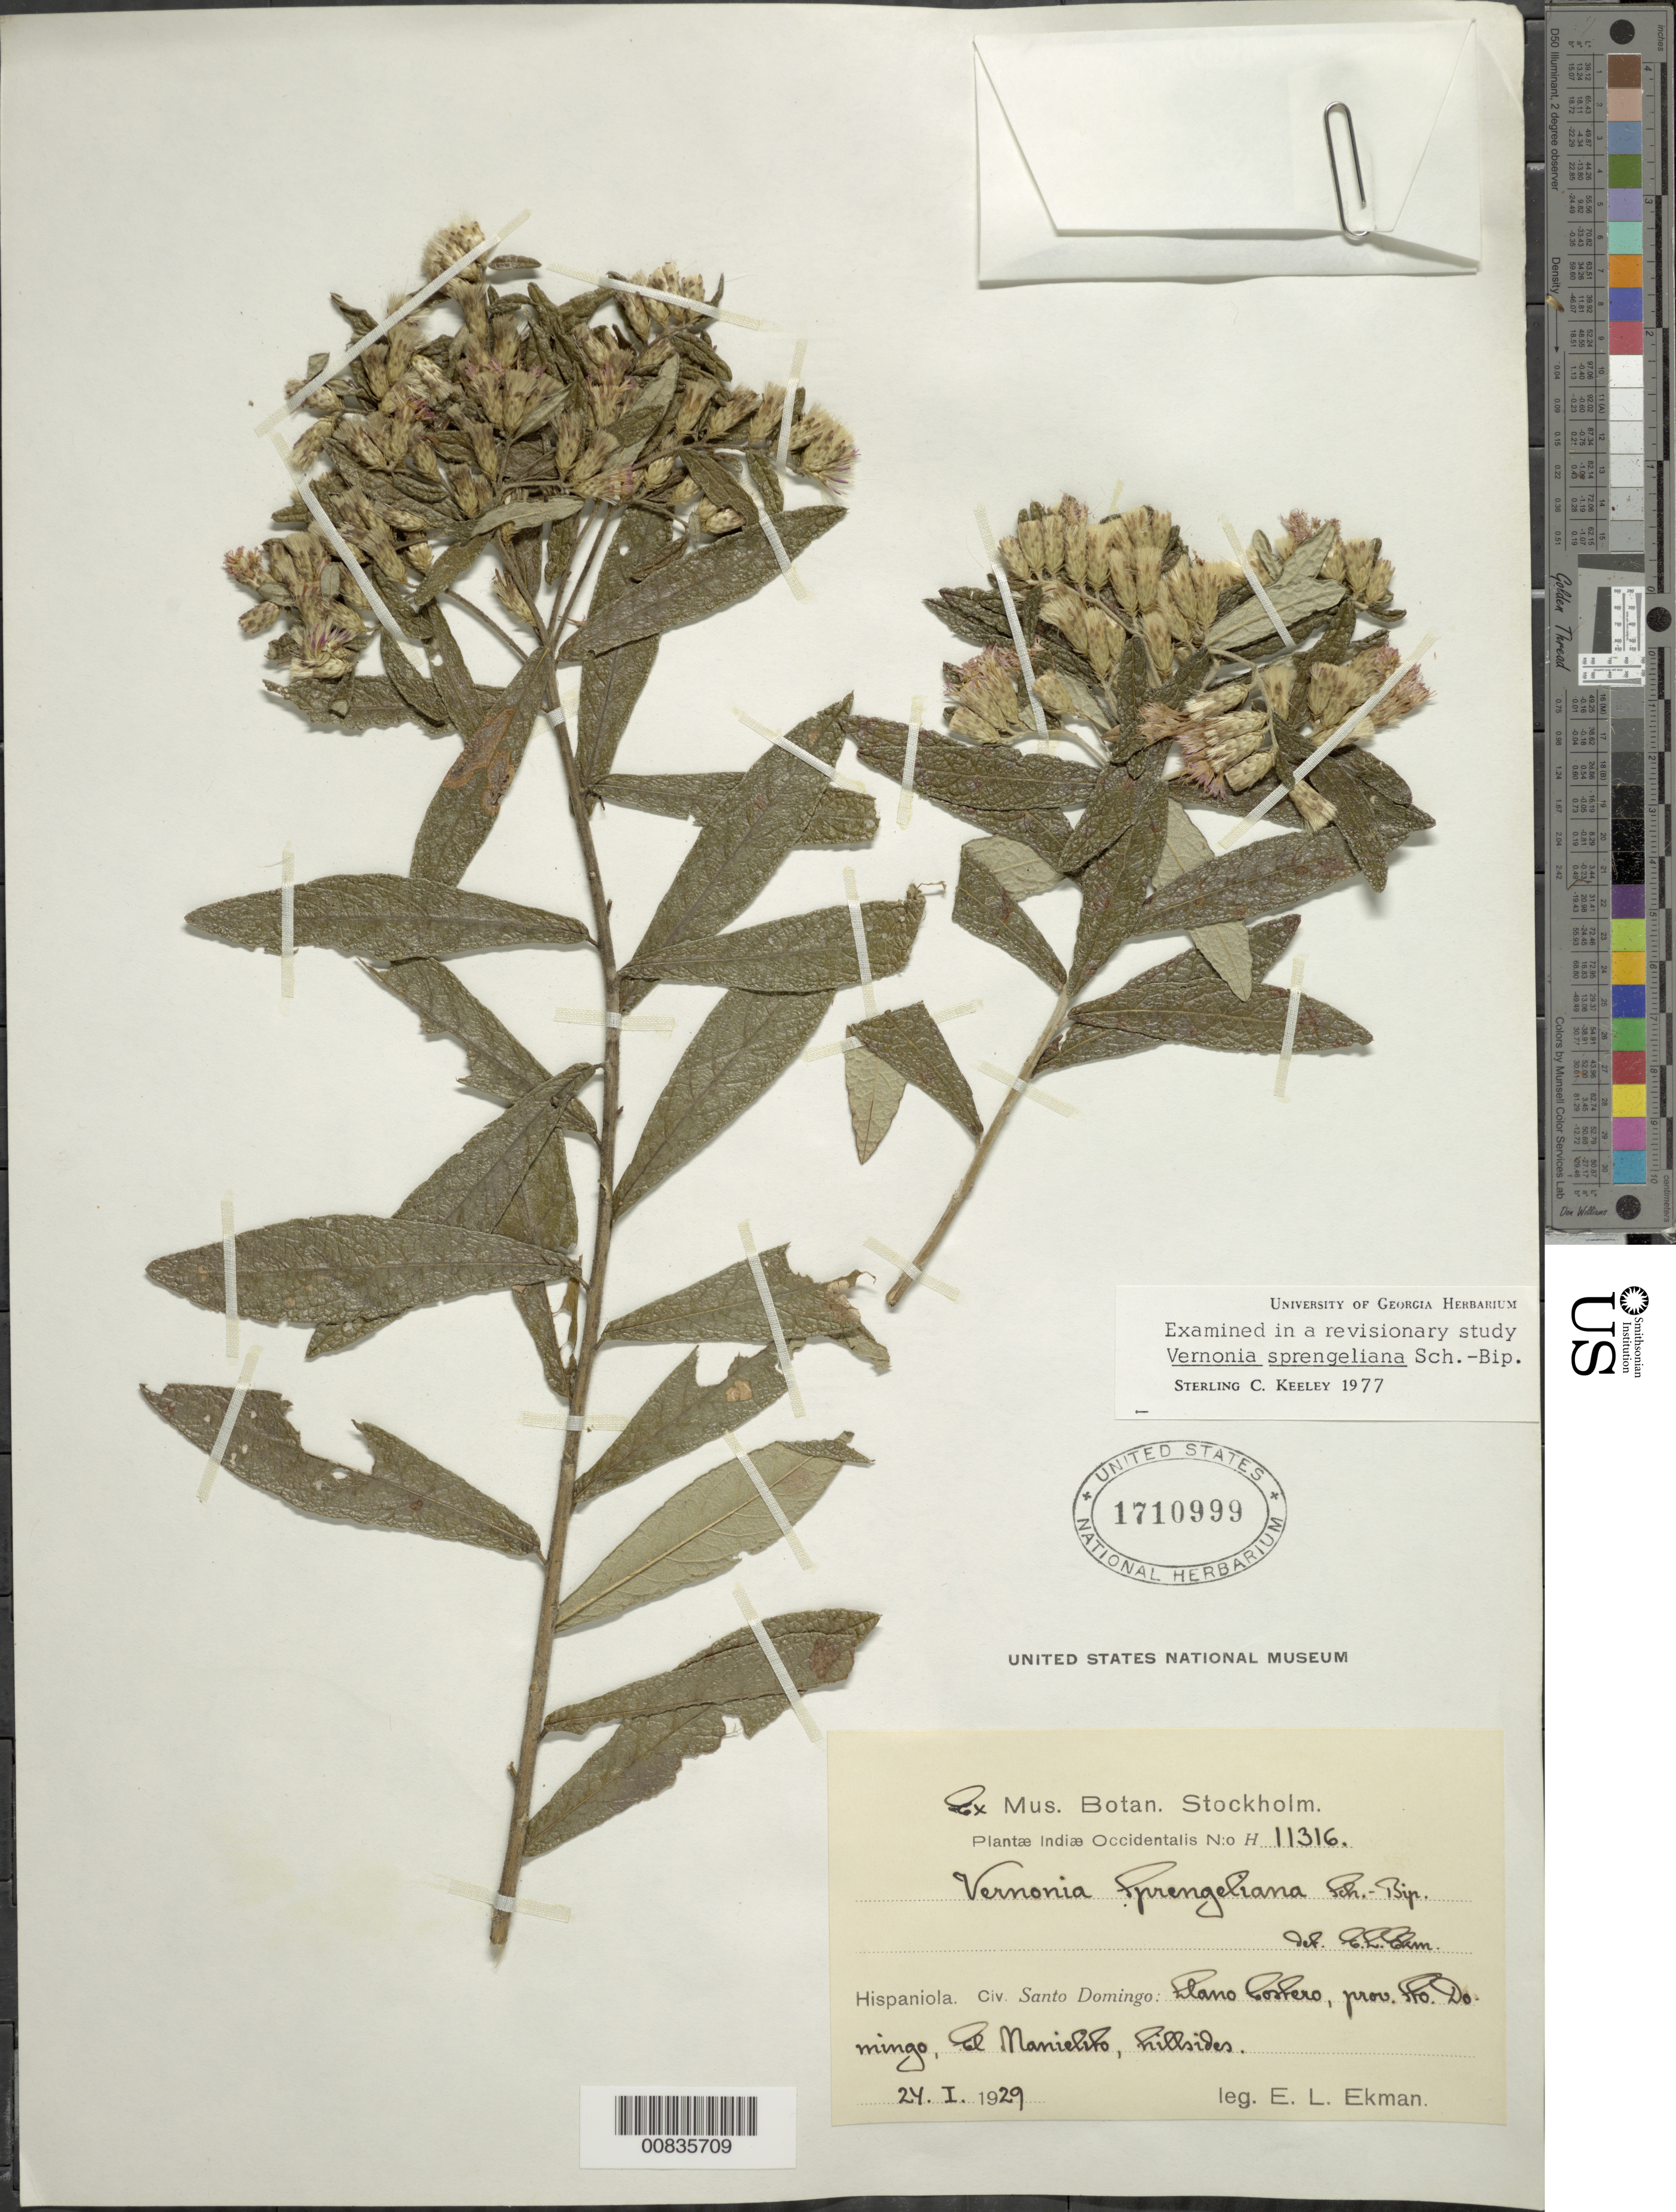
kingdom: Plantae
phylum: Tracheophyta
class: Magnoliopsida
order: Asterales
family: Asteraceae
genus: Lepidaploa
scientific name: Lepidaploa sprengeliana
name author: (Sch. Bip.) H. Rob.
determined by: Keeley, S. C.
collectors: E. L. Ekman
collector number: H 11316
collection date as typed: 24 Jan 1929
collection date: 1929-01-24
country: Dominican Republic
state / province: Distrito Nacional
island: Hispaniola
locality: Llano Costero, El Manielito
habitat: Hillsides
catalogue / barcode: US 1710999